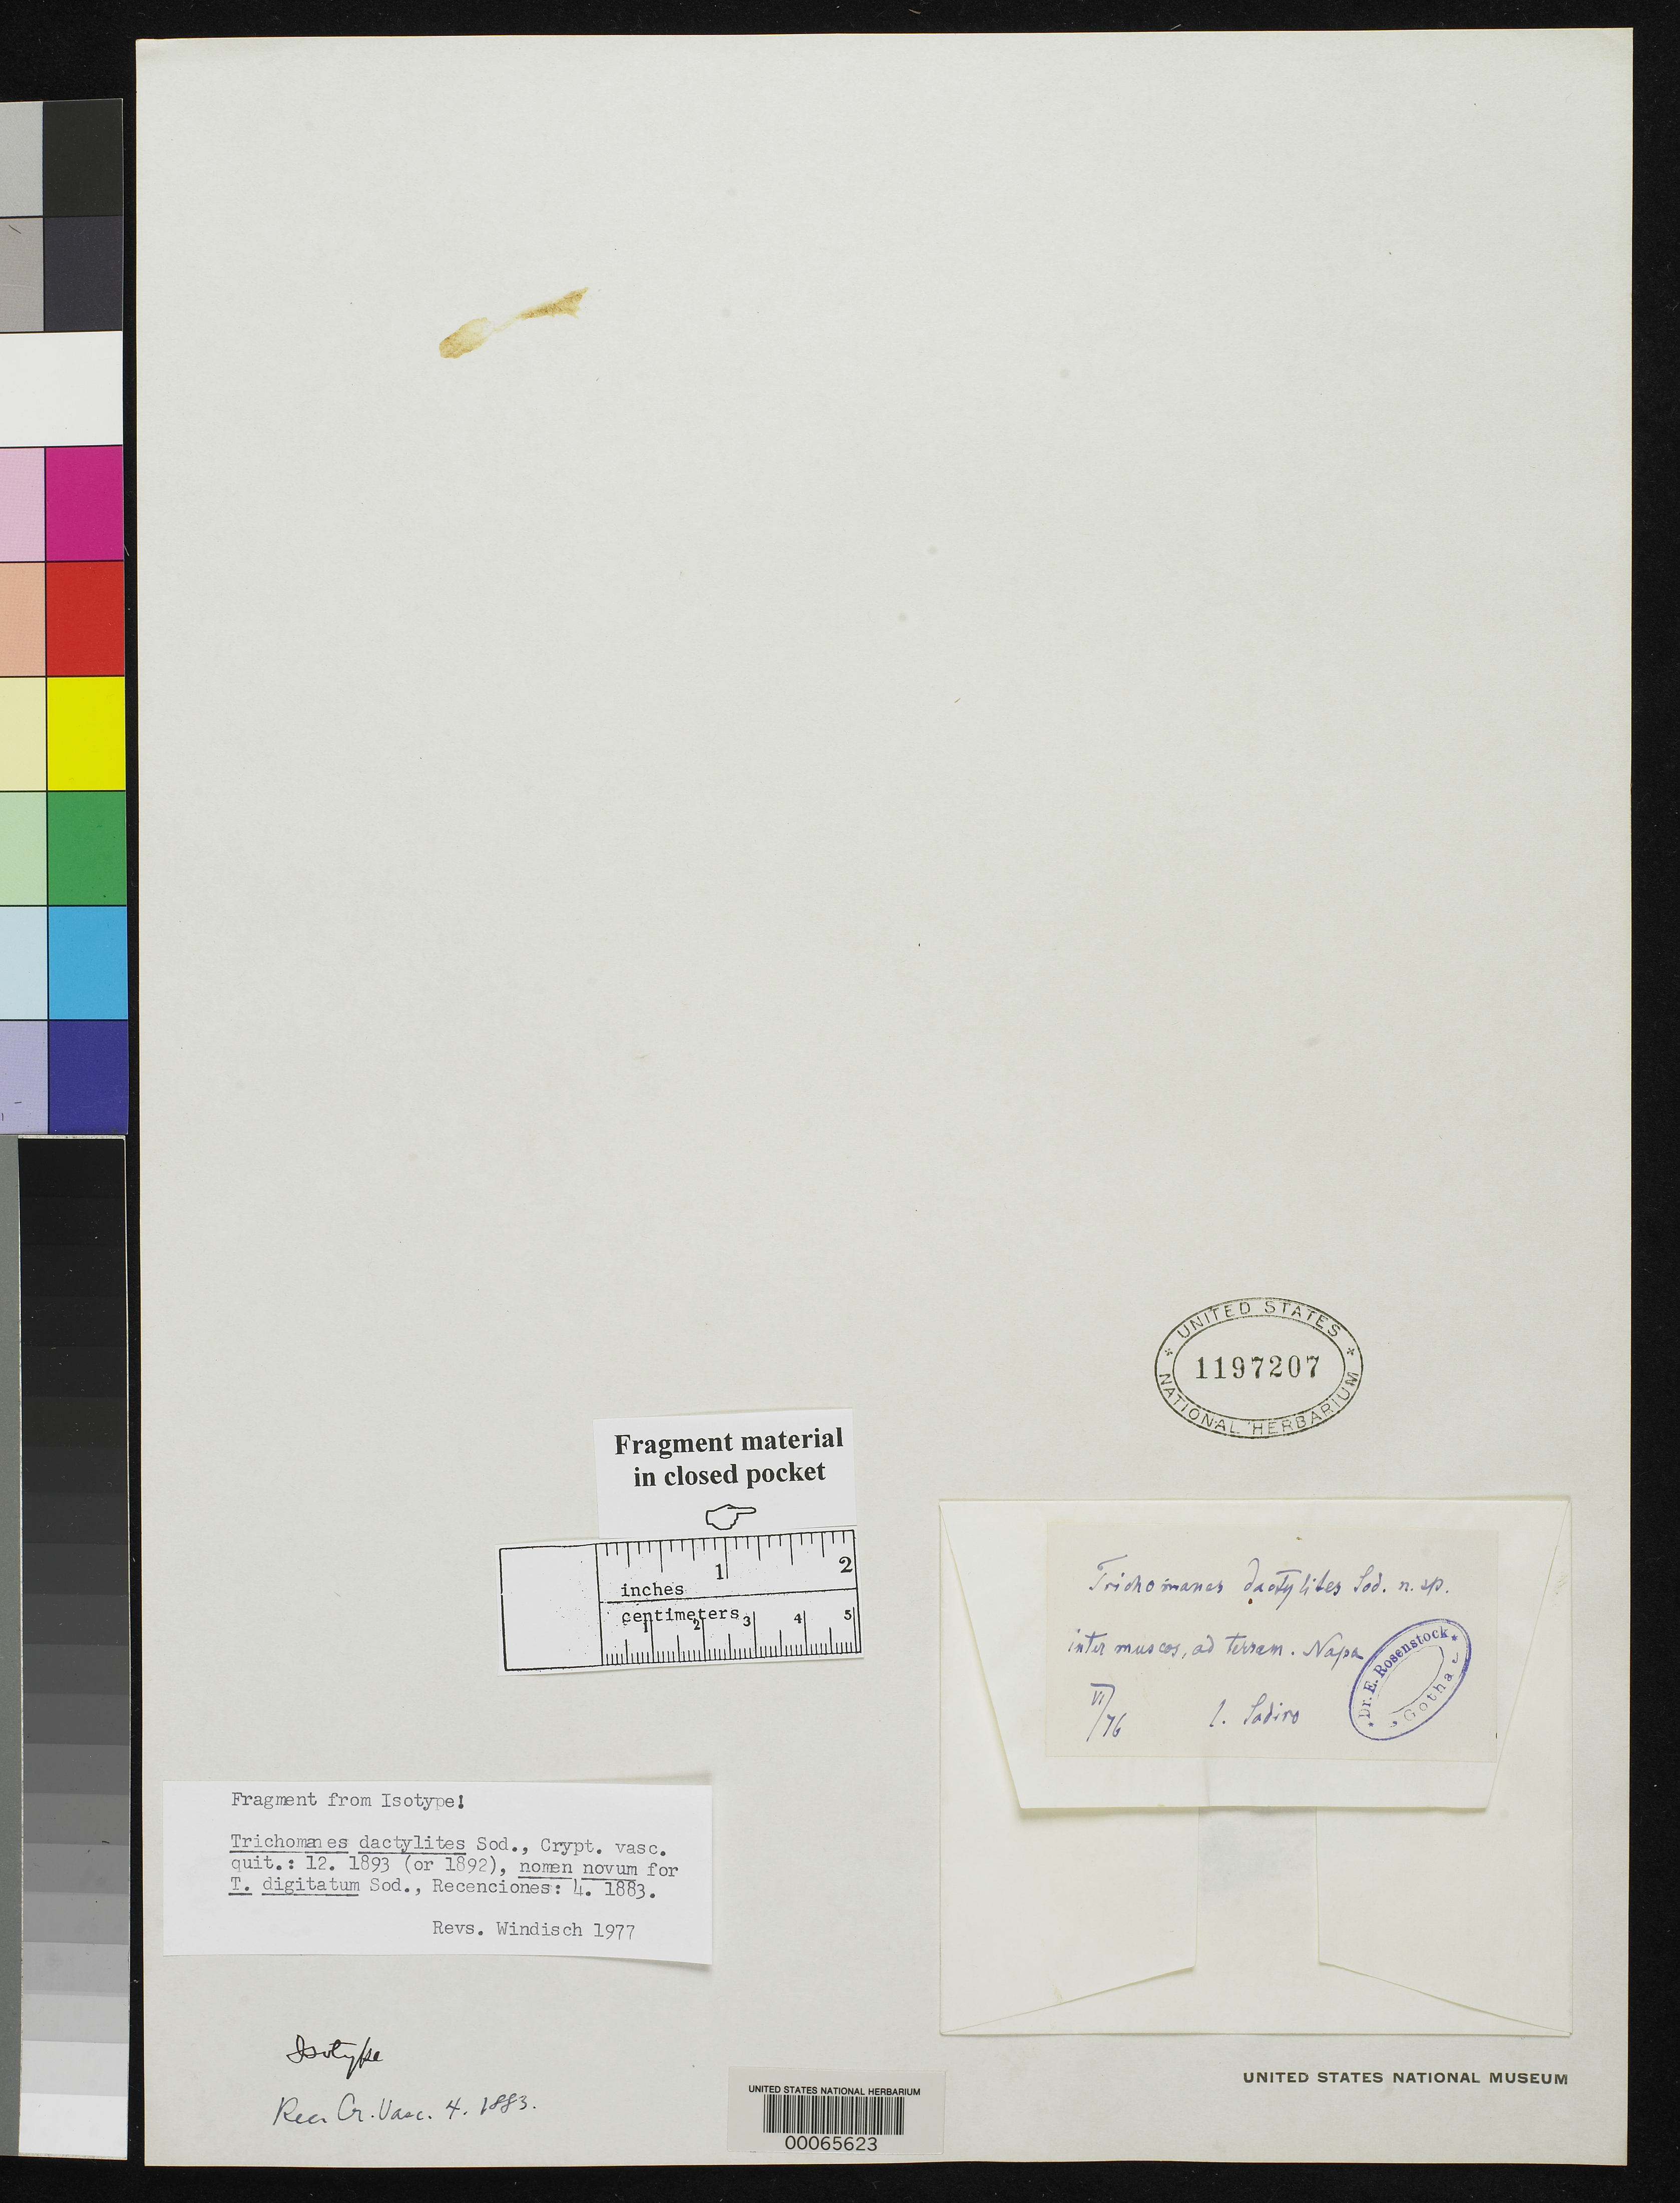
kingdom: Plantae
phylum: Tracheophyta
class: Polypodiopsida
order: Hymenophyllales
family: Hymenophyllaceae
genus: Trichomanes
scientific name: Trichomanes dactylites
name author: Sodiro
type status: Type Collection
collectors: L. Sodiro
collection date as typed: Jun 1876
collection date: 1876-06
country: Ecuador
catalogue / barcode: US 1197207